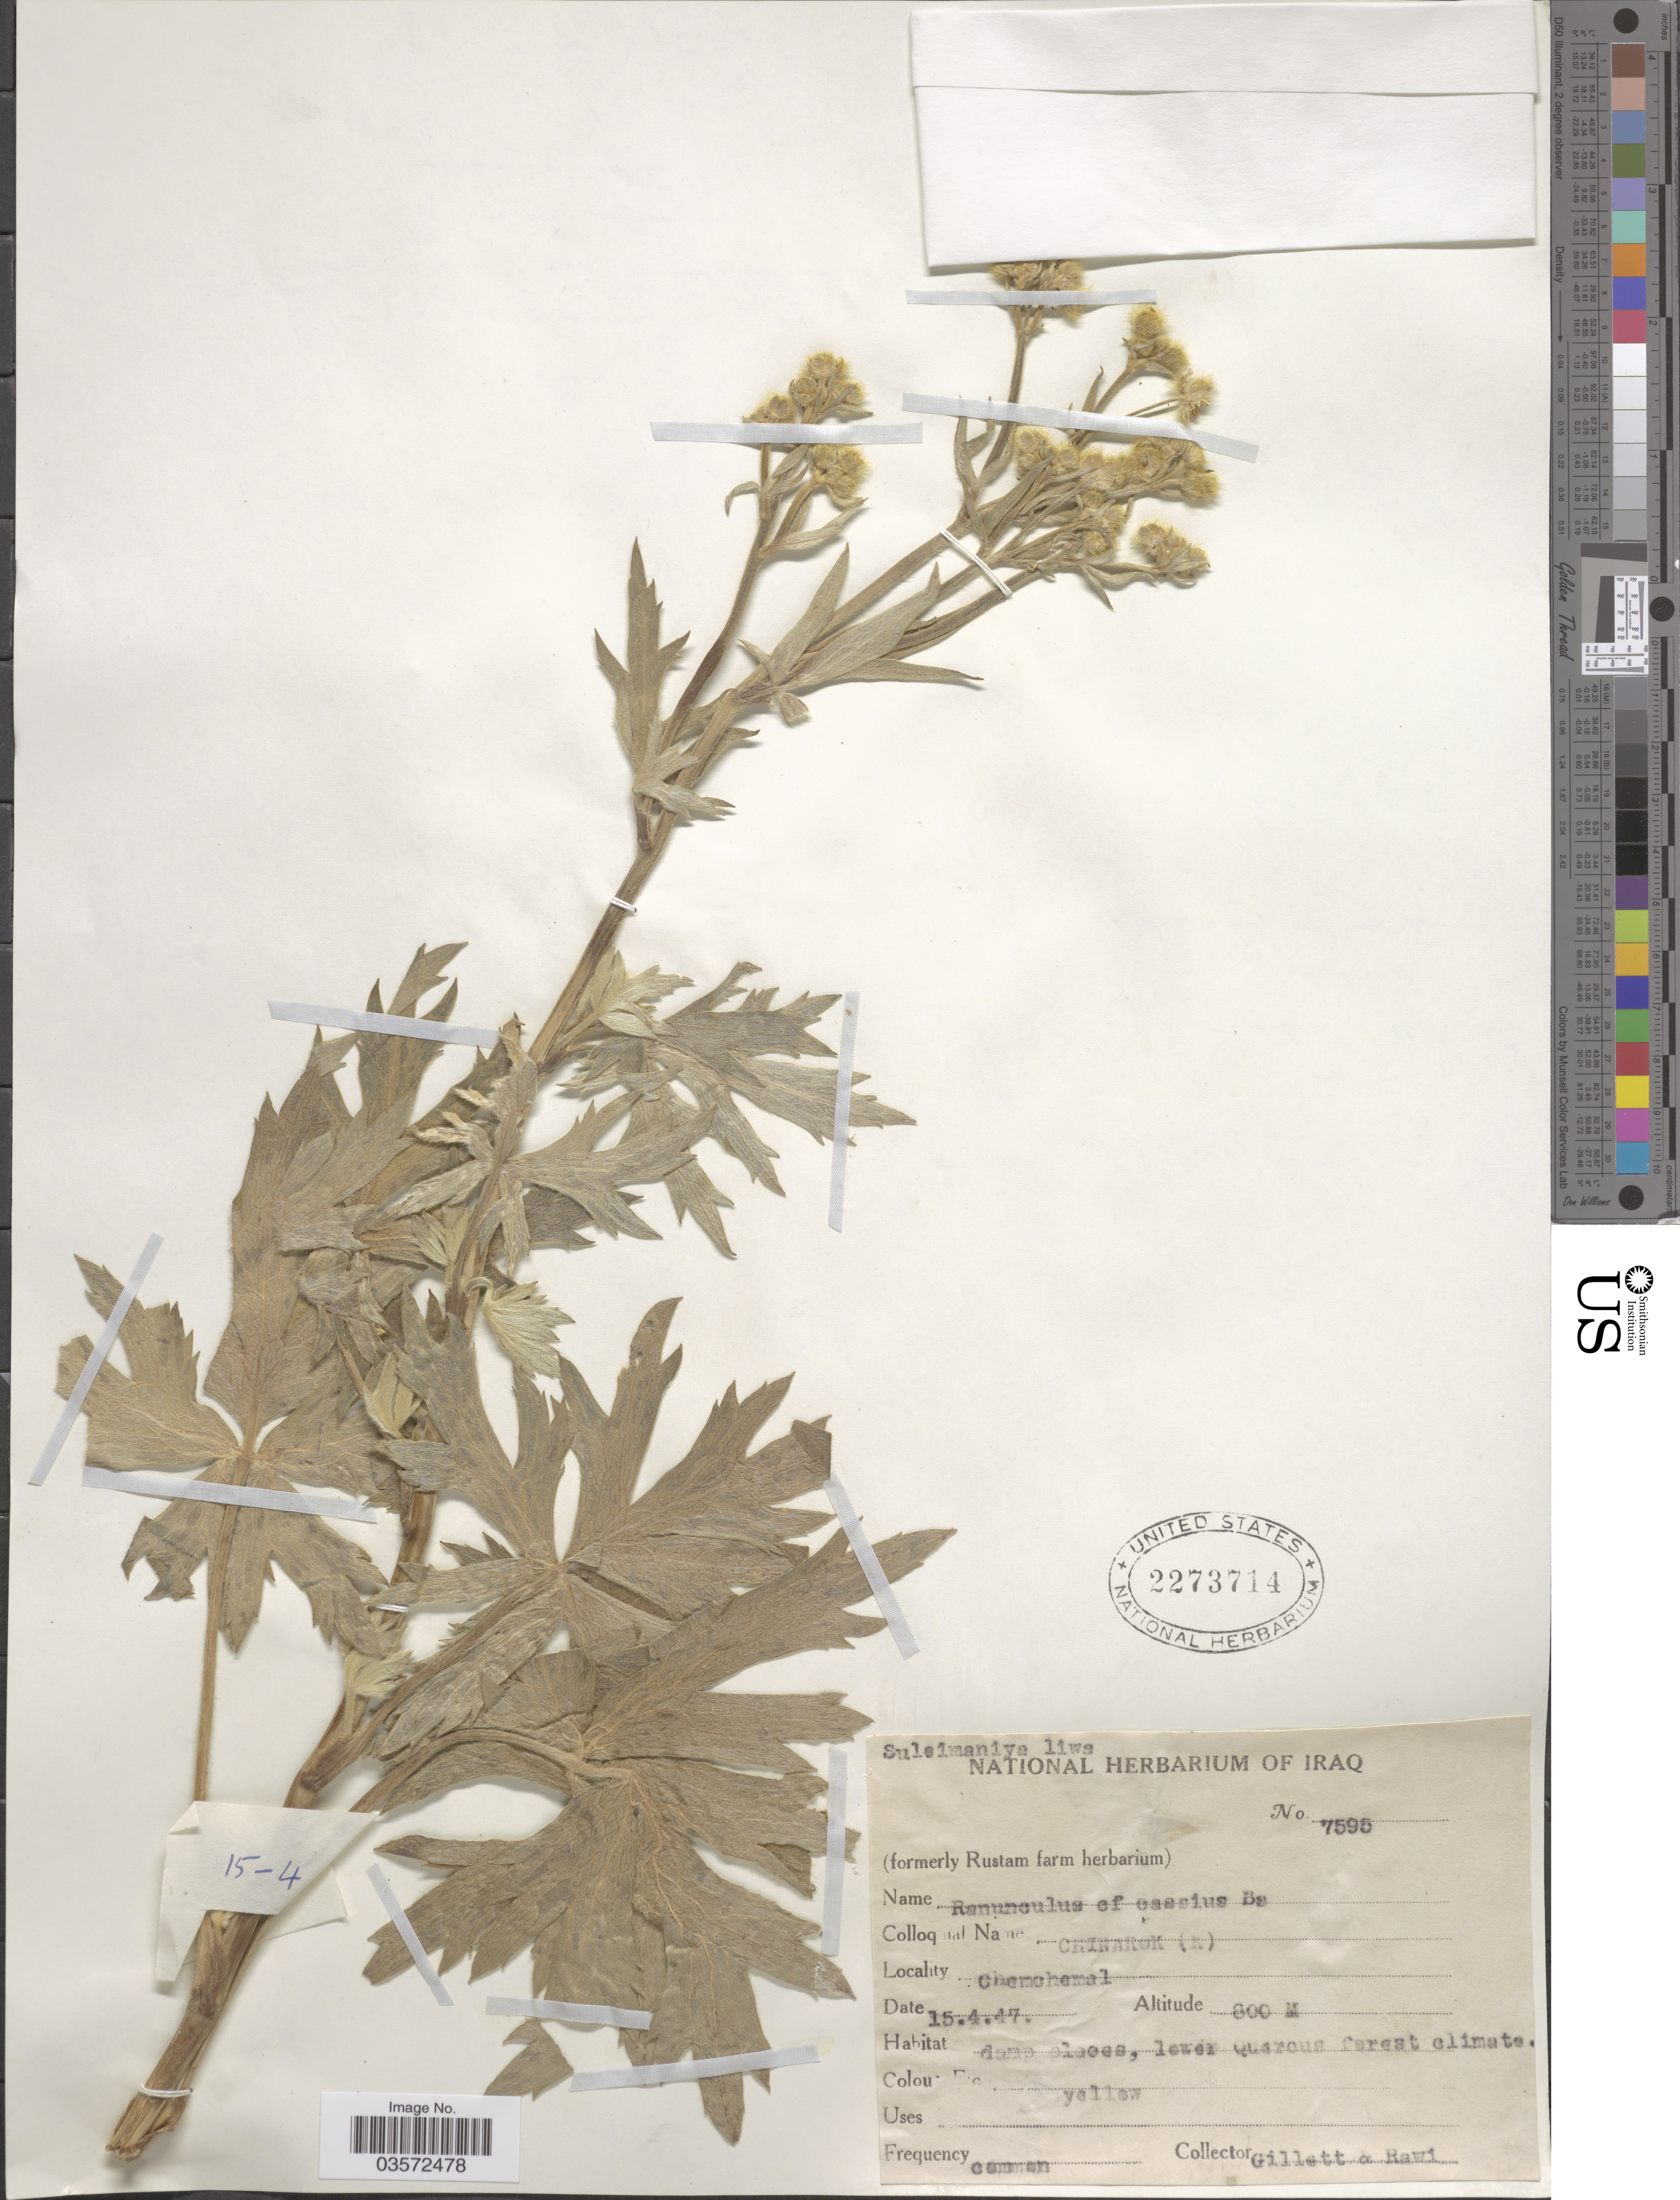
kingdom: Plantae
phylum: Tracheophyta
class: Magnoliopsida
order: Ranunculales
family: Ranunculaceae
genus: Ranunculus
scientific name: Ranunculus cassius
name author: Boiss.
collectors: Gillett, -- & -. Rawi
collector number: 7595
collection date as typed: Transcribed d/m/y: 15/4/47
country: Iraq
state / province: As Sulaymānīyah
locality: Suleimaniya liwa. Chemochemal.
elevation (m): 800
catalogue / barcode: US 2273714